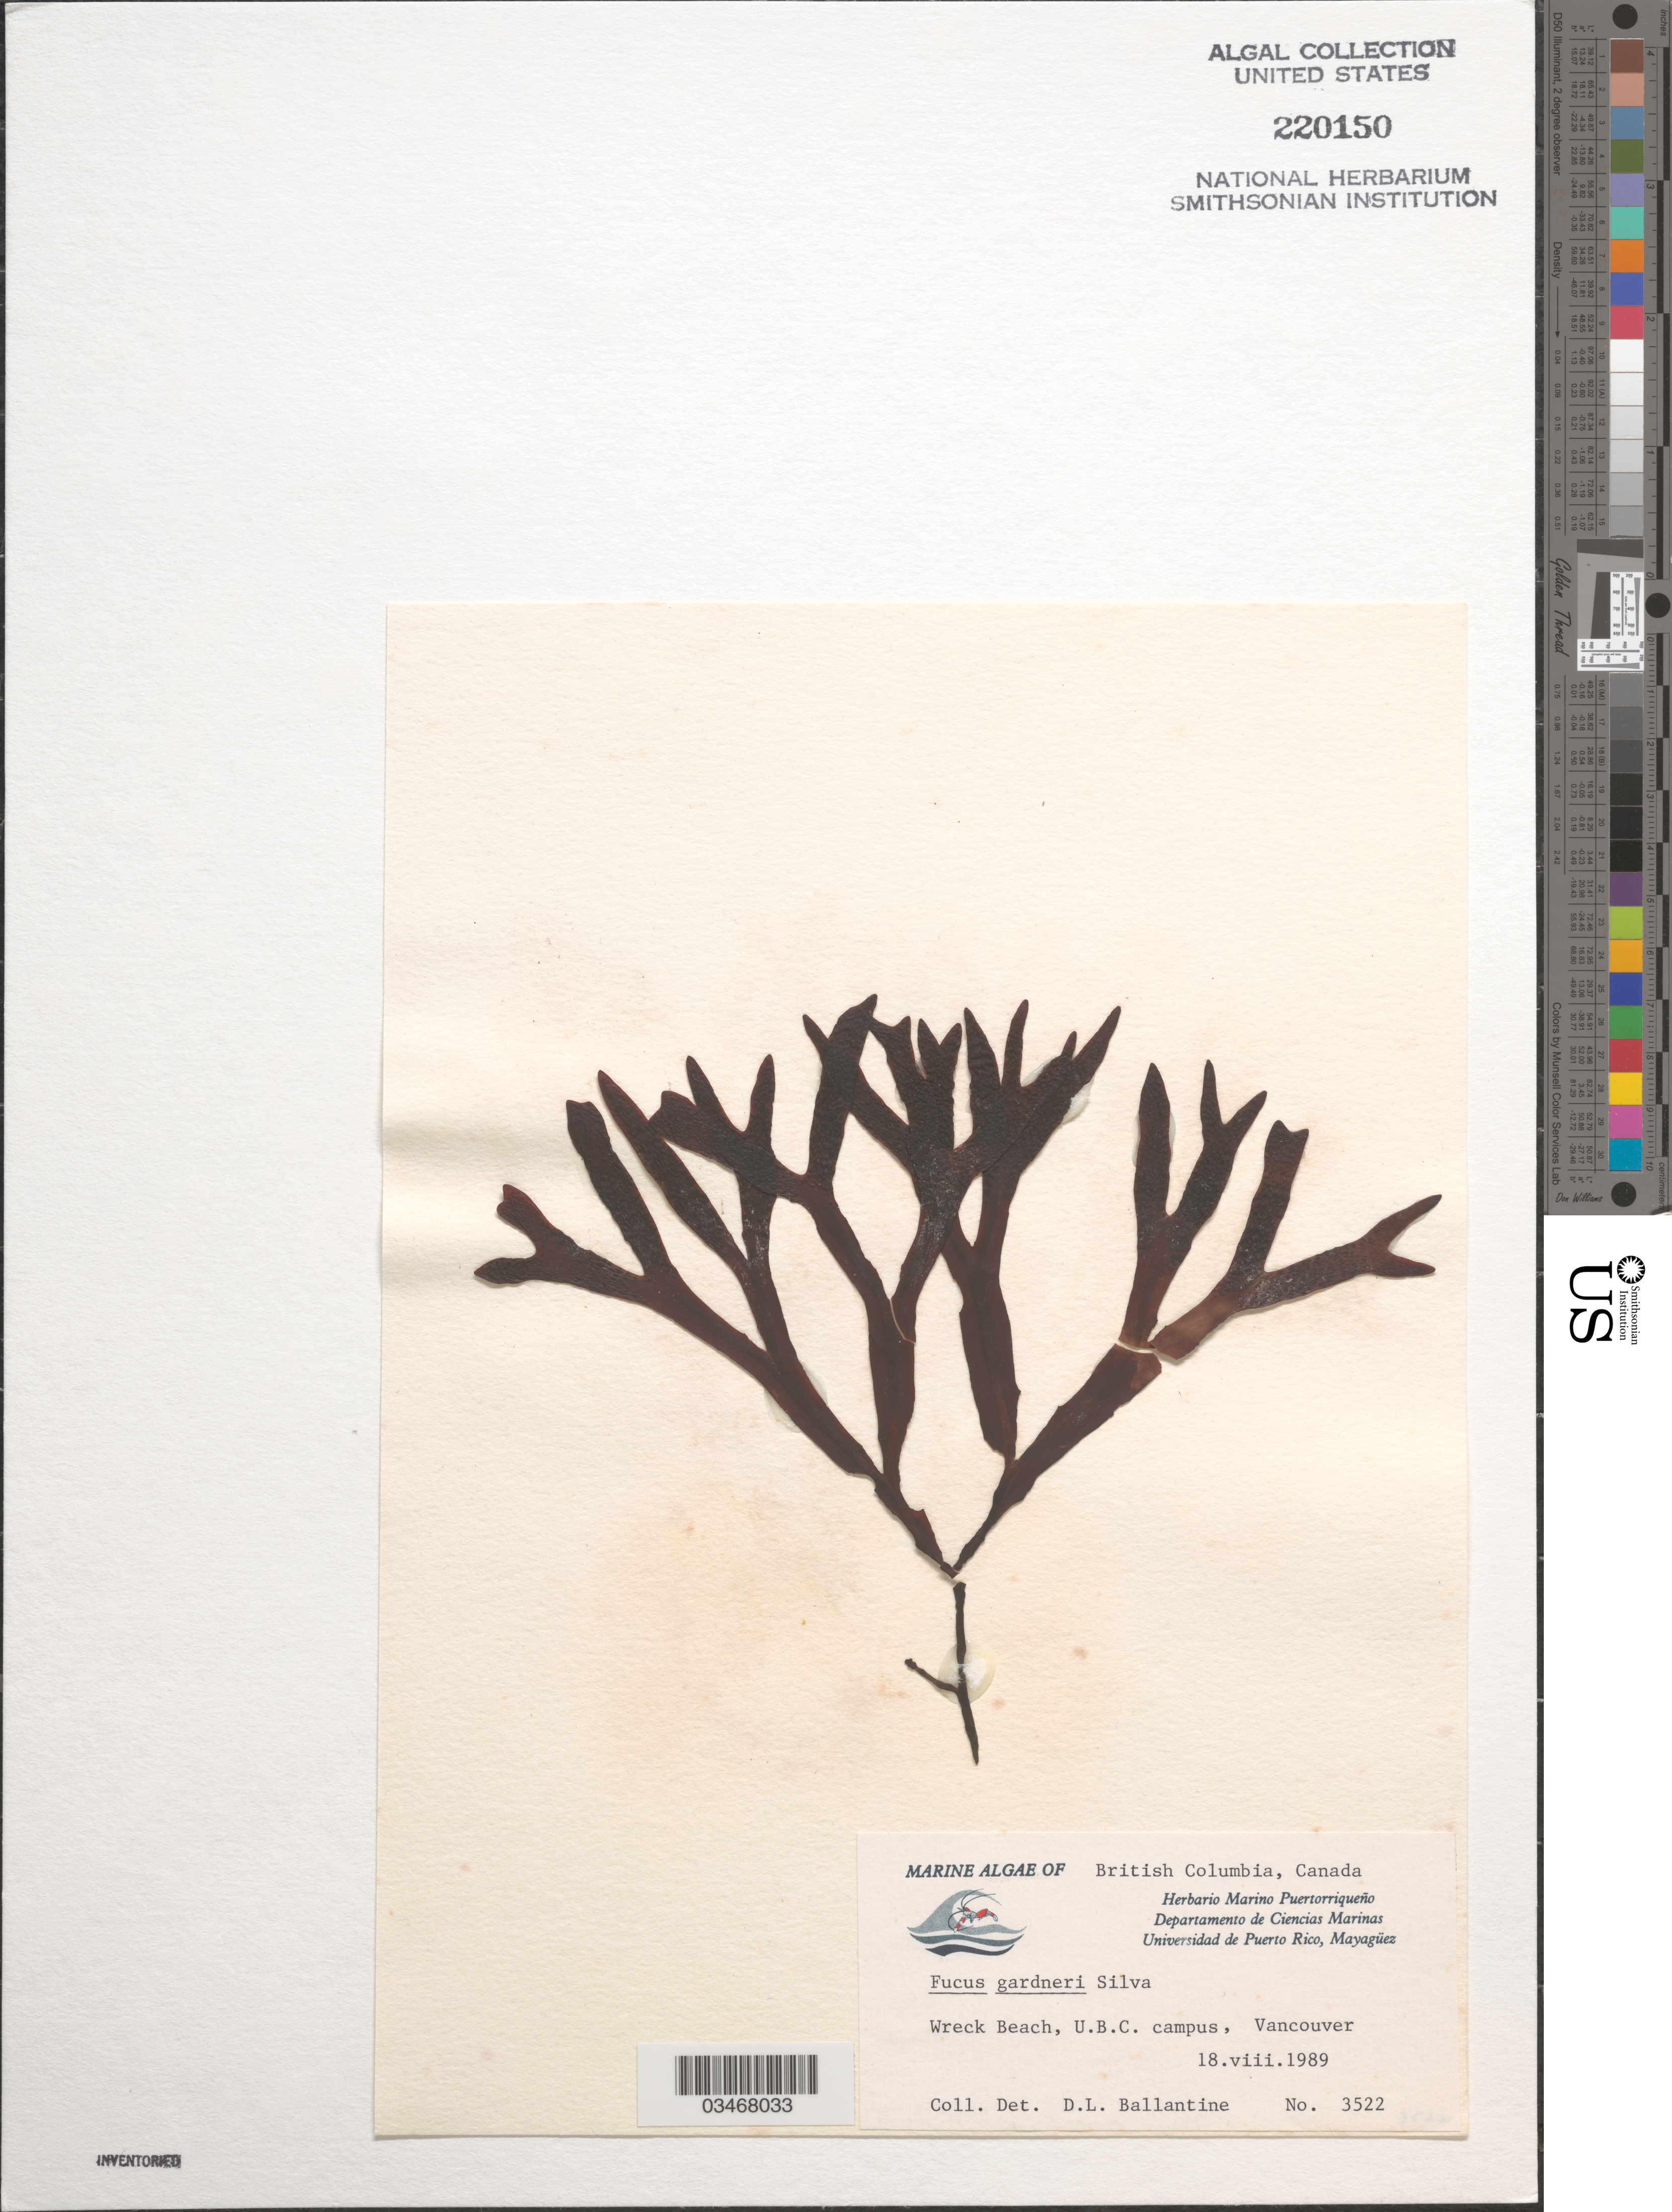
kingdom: Chromista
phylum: Ochrophyta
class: Phaeophyceae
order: Fucales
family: Fucaceae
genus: Fucus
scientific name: Fucus distichus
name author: L.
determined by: Algae name updating Project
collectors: D.L. Ballantine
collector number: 3522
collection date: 1989-08-18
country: Canada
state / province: British Columbia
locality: Wreck Beach, U.B.C campus, Vancouver.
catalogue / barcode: US 220150